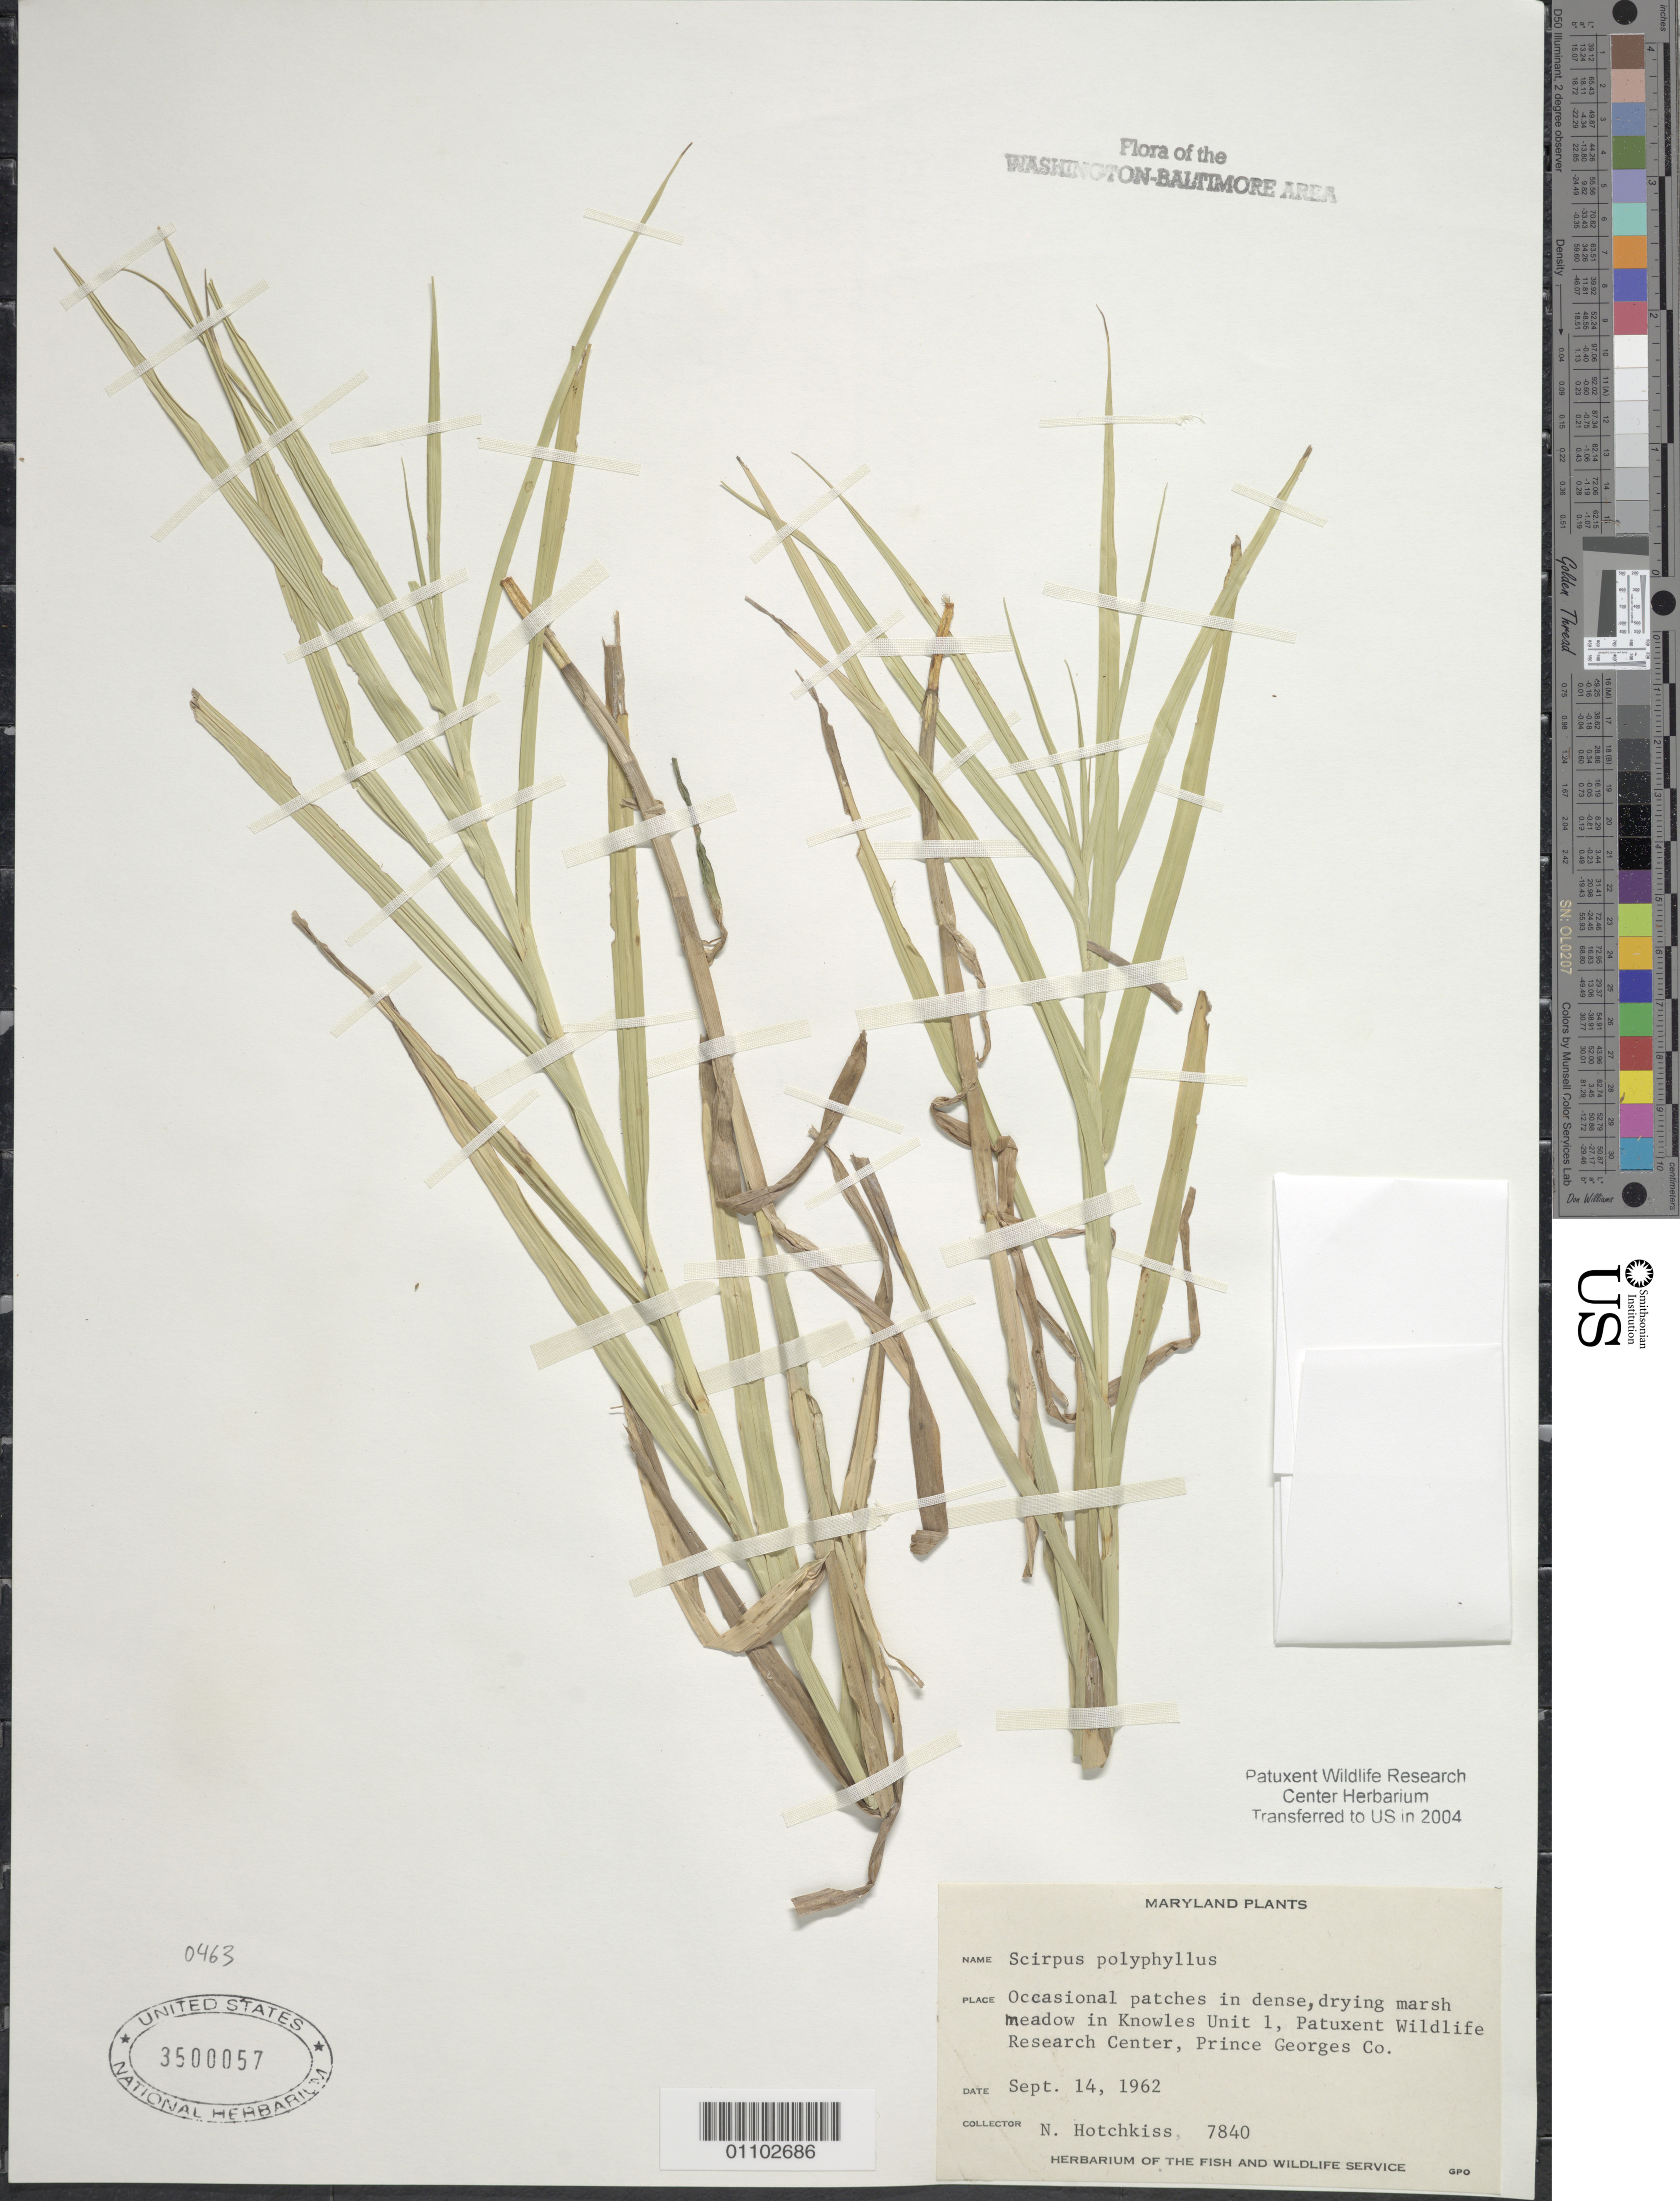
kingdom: Plantae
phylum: Tracheophyta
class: Liliopsida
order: Poales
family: Cyperaceae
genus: Scirpus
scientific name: Scirpus polyphyllus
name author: Vahl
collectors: N. Hotchkiss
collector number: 7840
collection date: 1962-09-14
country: United States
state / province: Maryland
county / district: Prince George's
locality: In Knowles Unit 1, Patuxent Wildlife Research Center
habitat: Occasional patches in dense, drying marsh meadow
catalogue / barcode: US 3500057